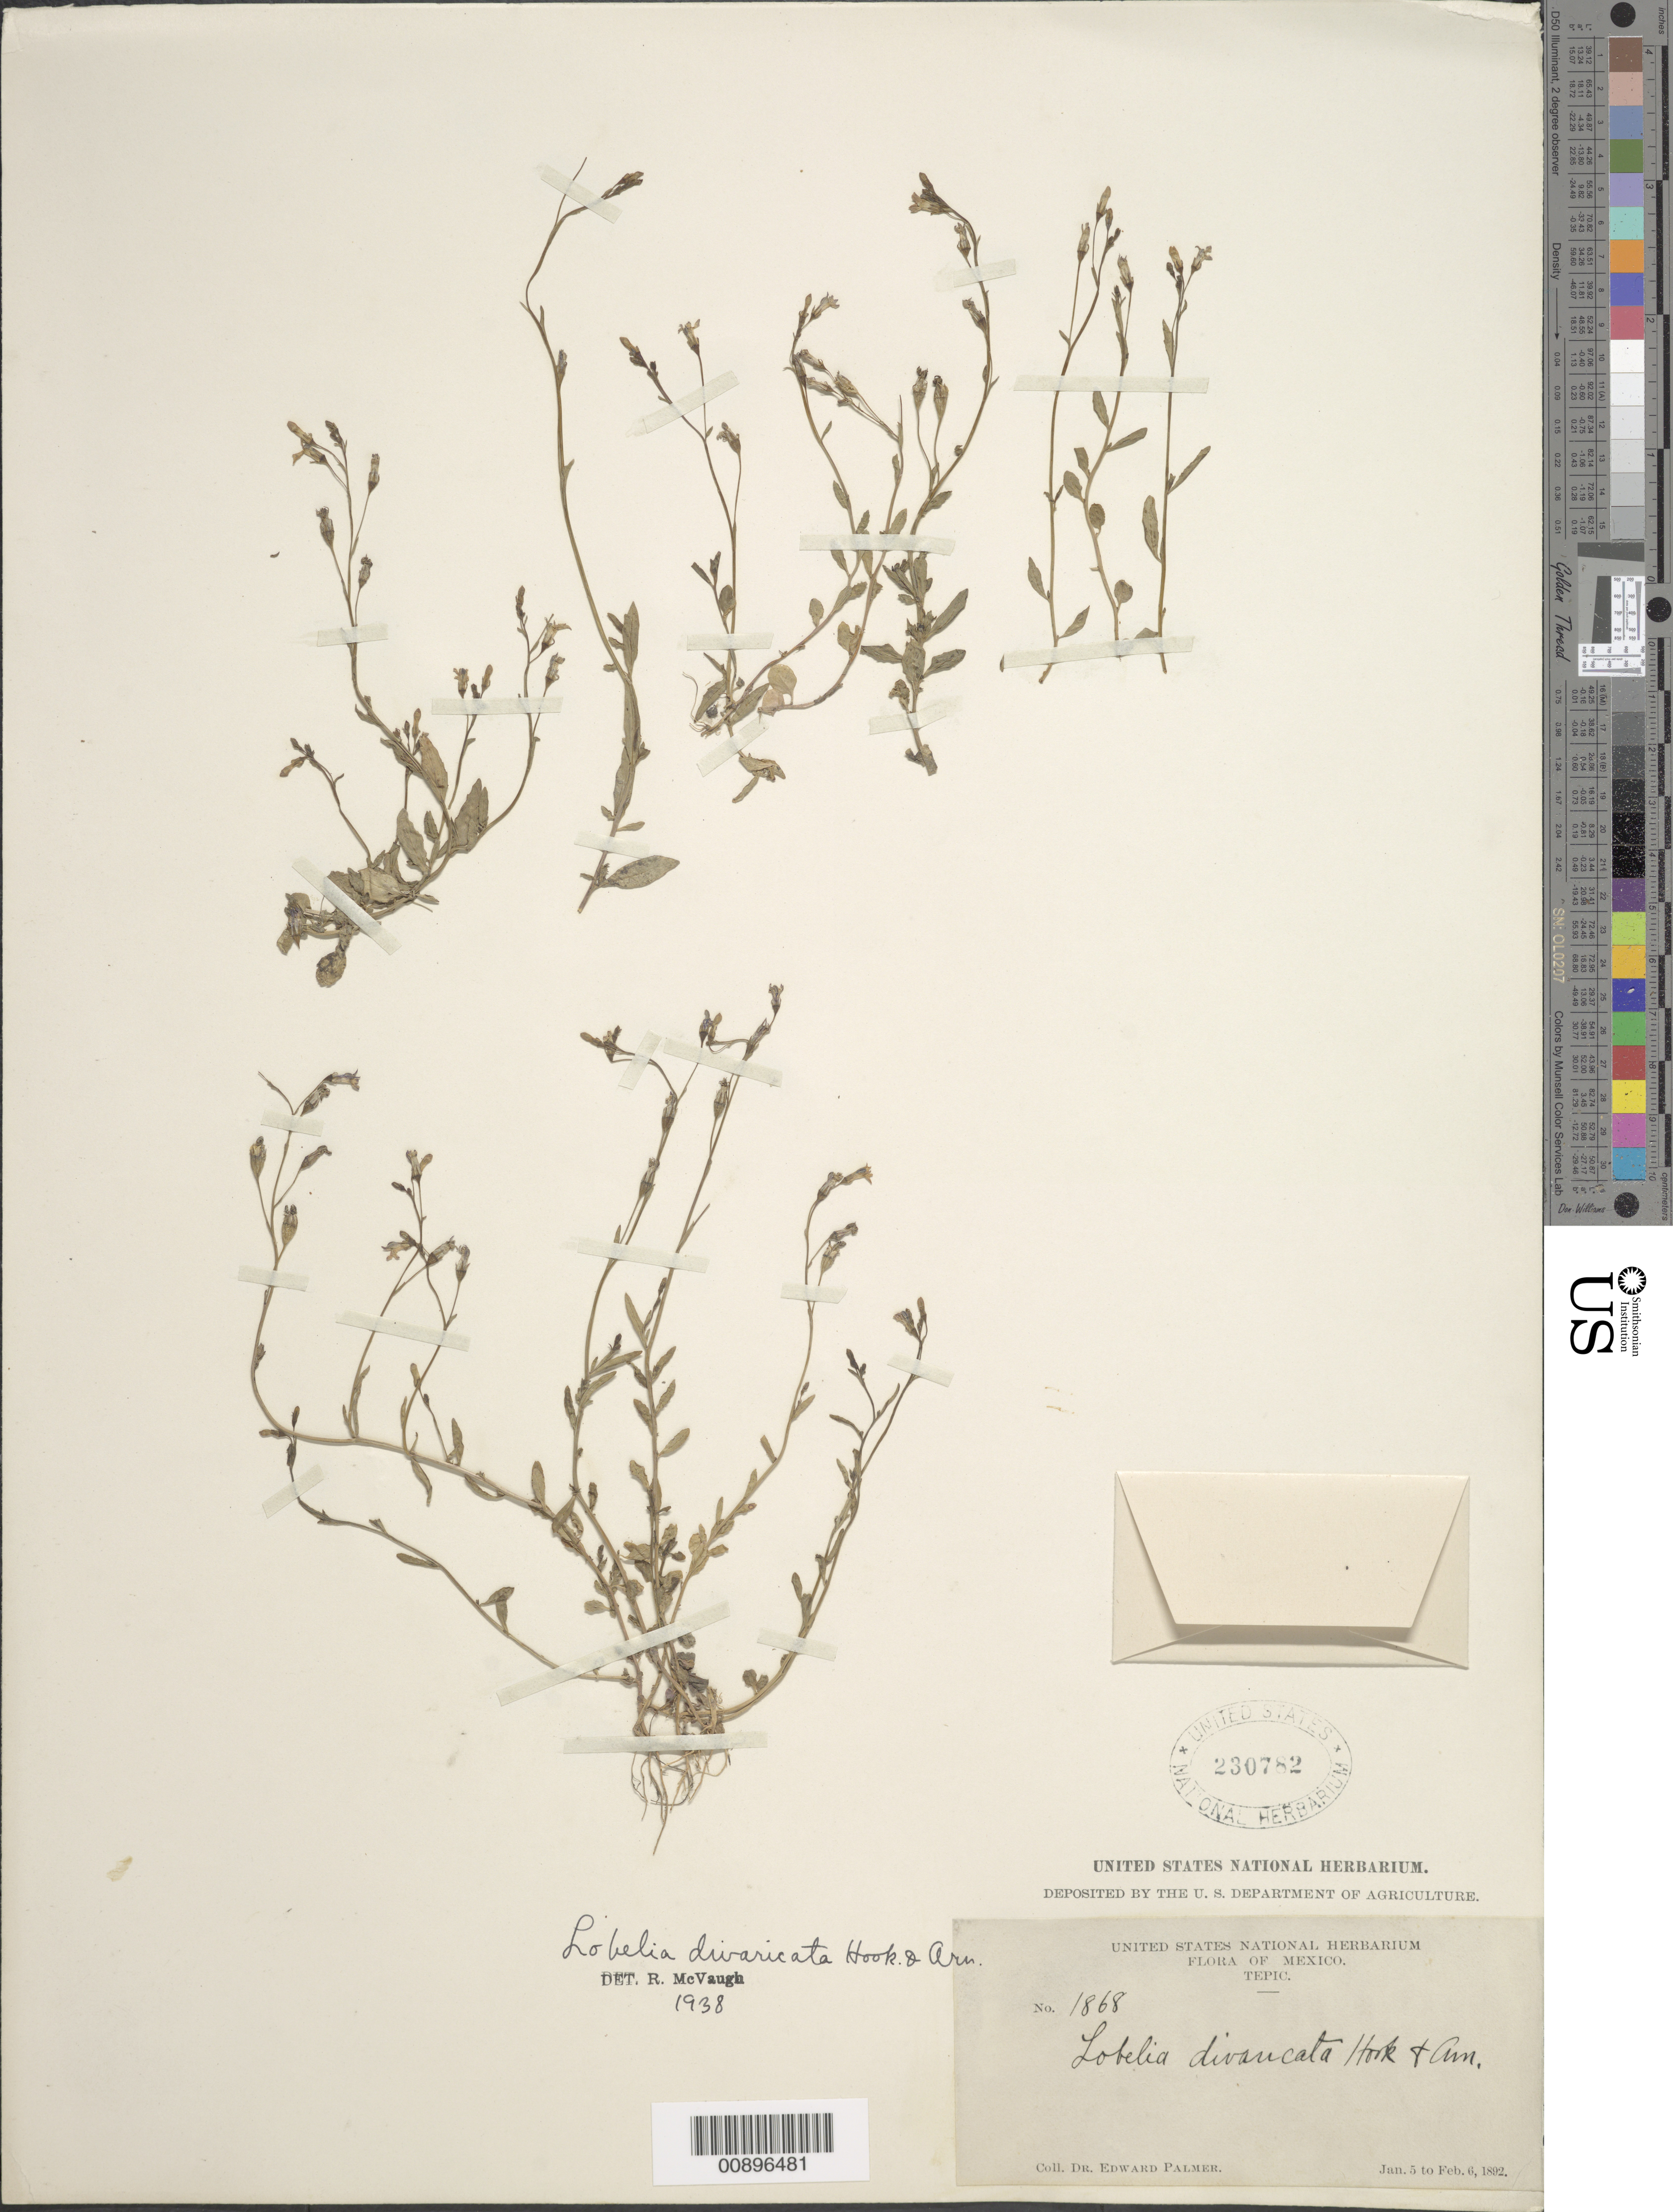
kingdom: Plantae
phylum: Tracheophyta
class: Magnoliopsida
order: Asterales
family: Campanulaceae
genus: Lobelia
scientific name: Lobelia divaricata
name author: Hook. & Arn.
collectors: E. Palmer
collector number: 1868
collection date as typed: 05 Jan 1892 to 06 Feb 1892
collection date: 1892-01-05/1892-02-06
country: Mexico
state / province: Nayarit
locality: Tepic, Nayarit.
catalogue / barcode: US 230782